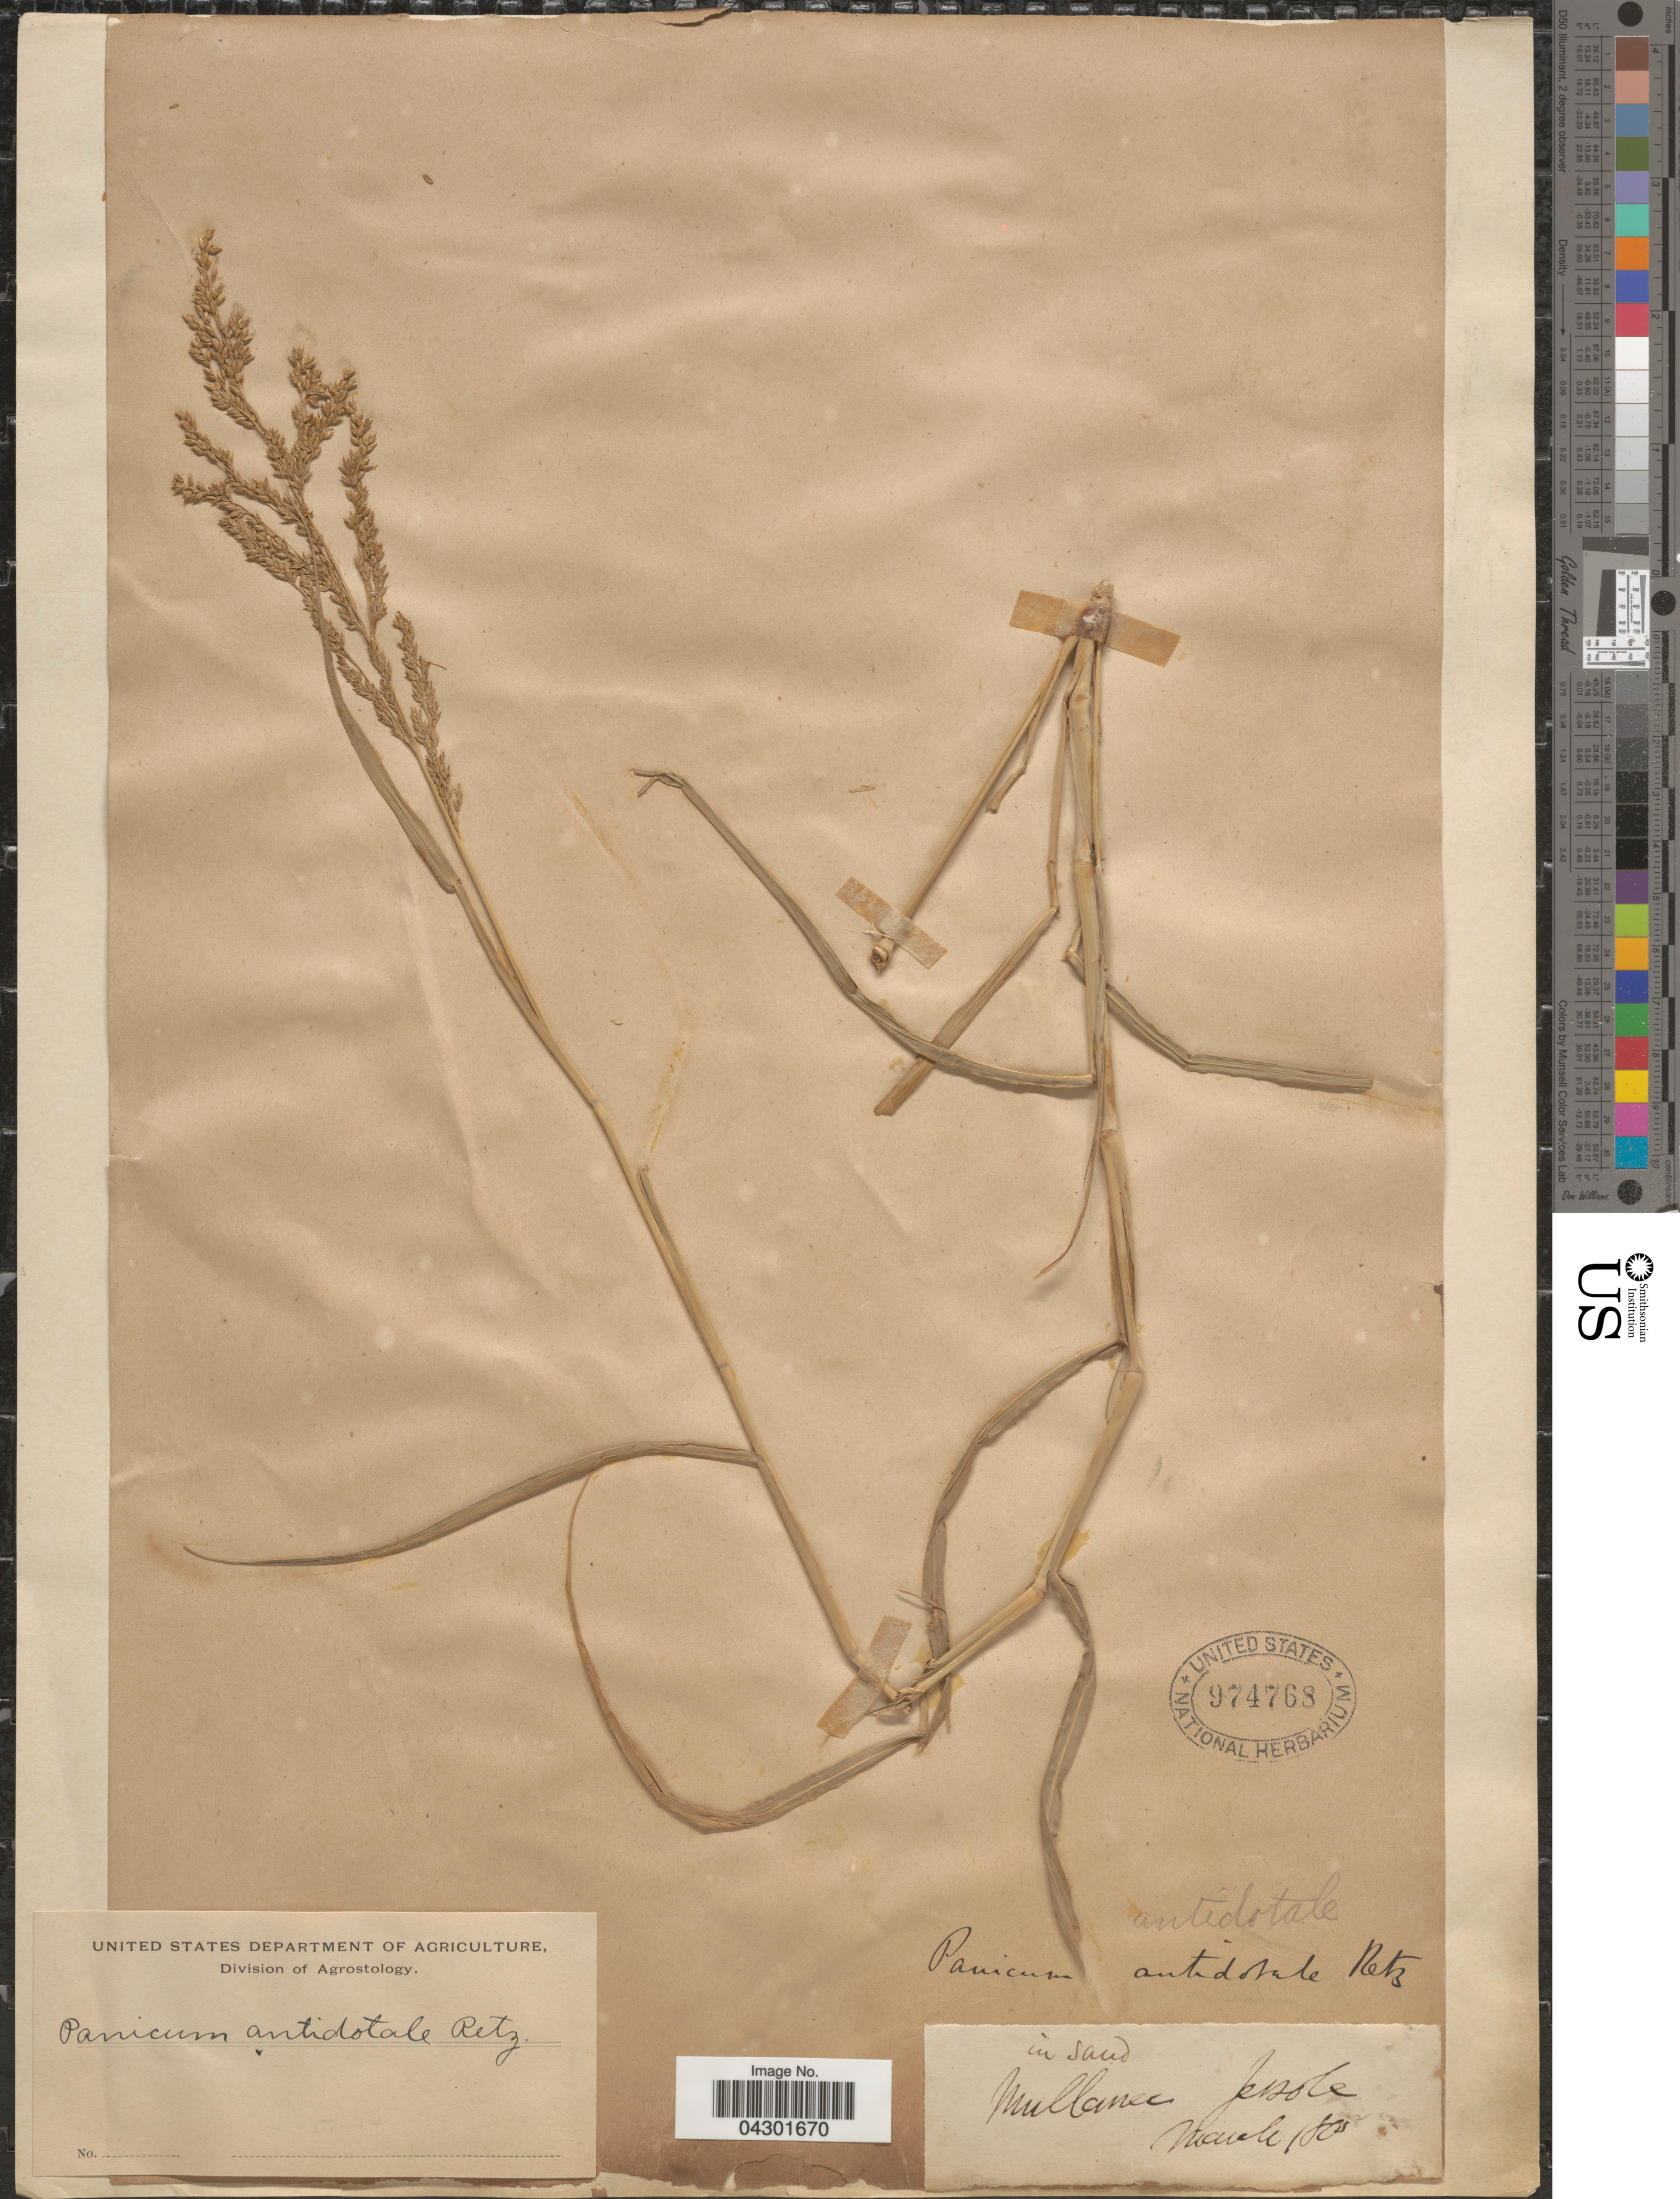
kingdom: Plantae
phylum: Tracheophyta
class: Liliopsida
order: Poales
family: Poaceae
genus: Panicum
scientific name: Panicum antidotale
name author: Retz.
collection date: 1805-03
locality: In sand.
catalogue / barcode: US 974768